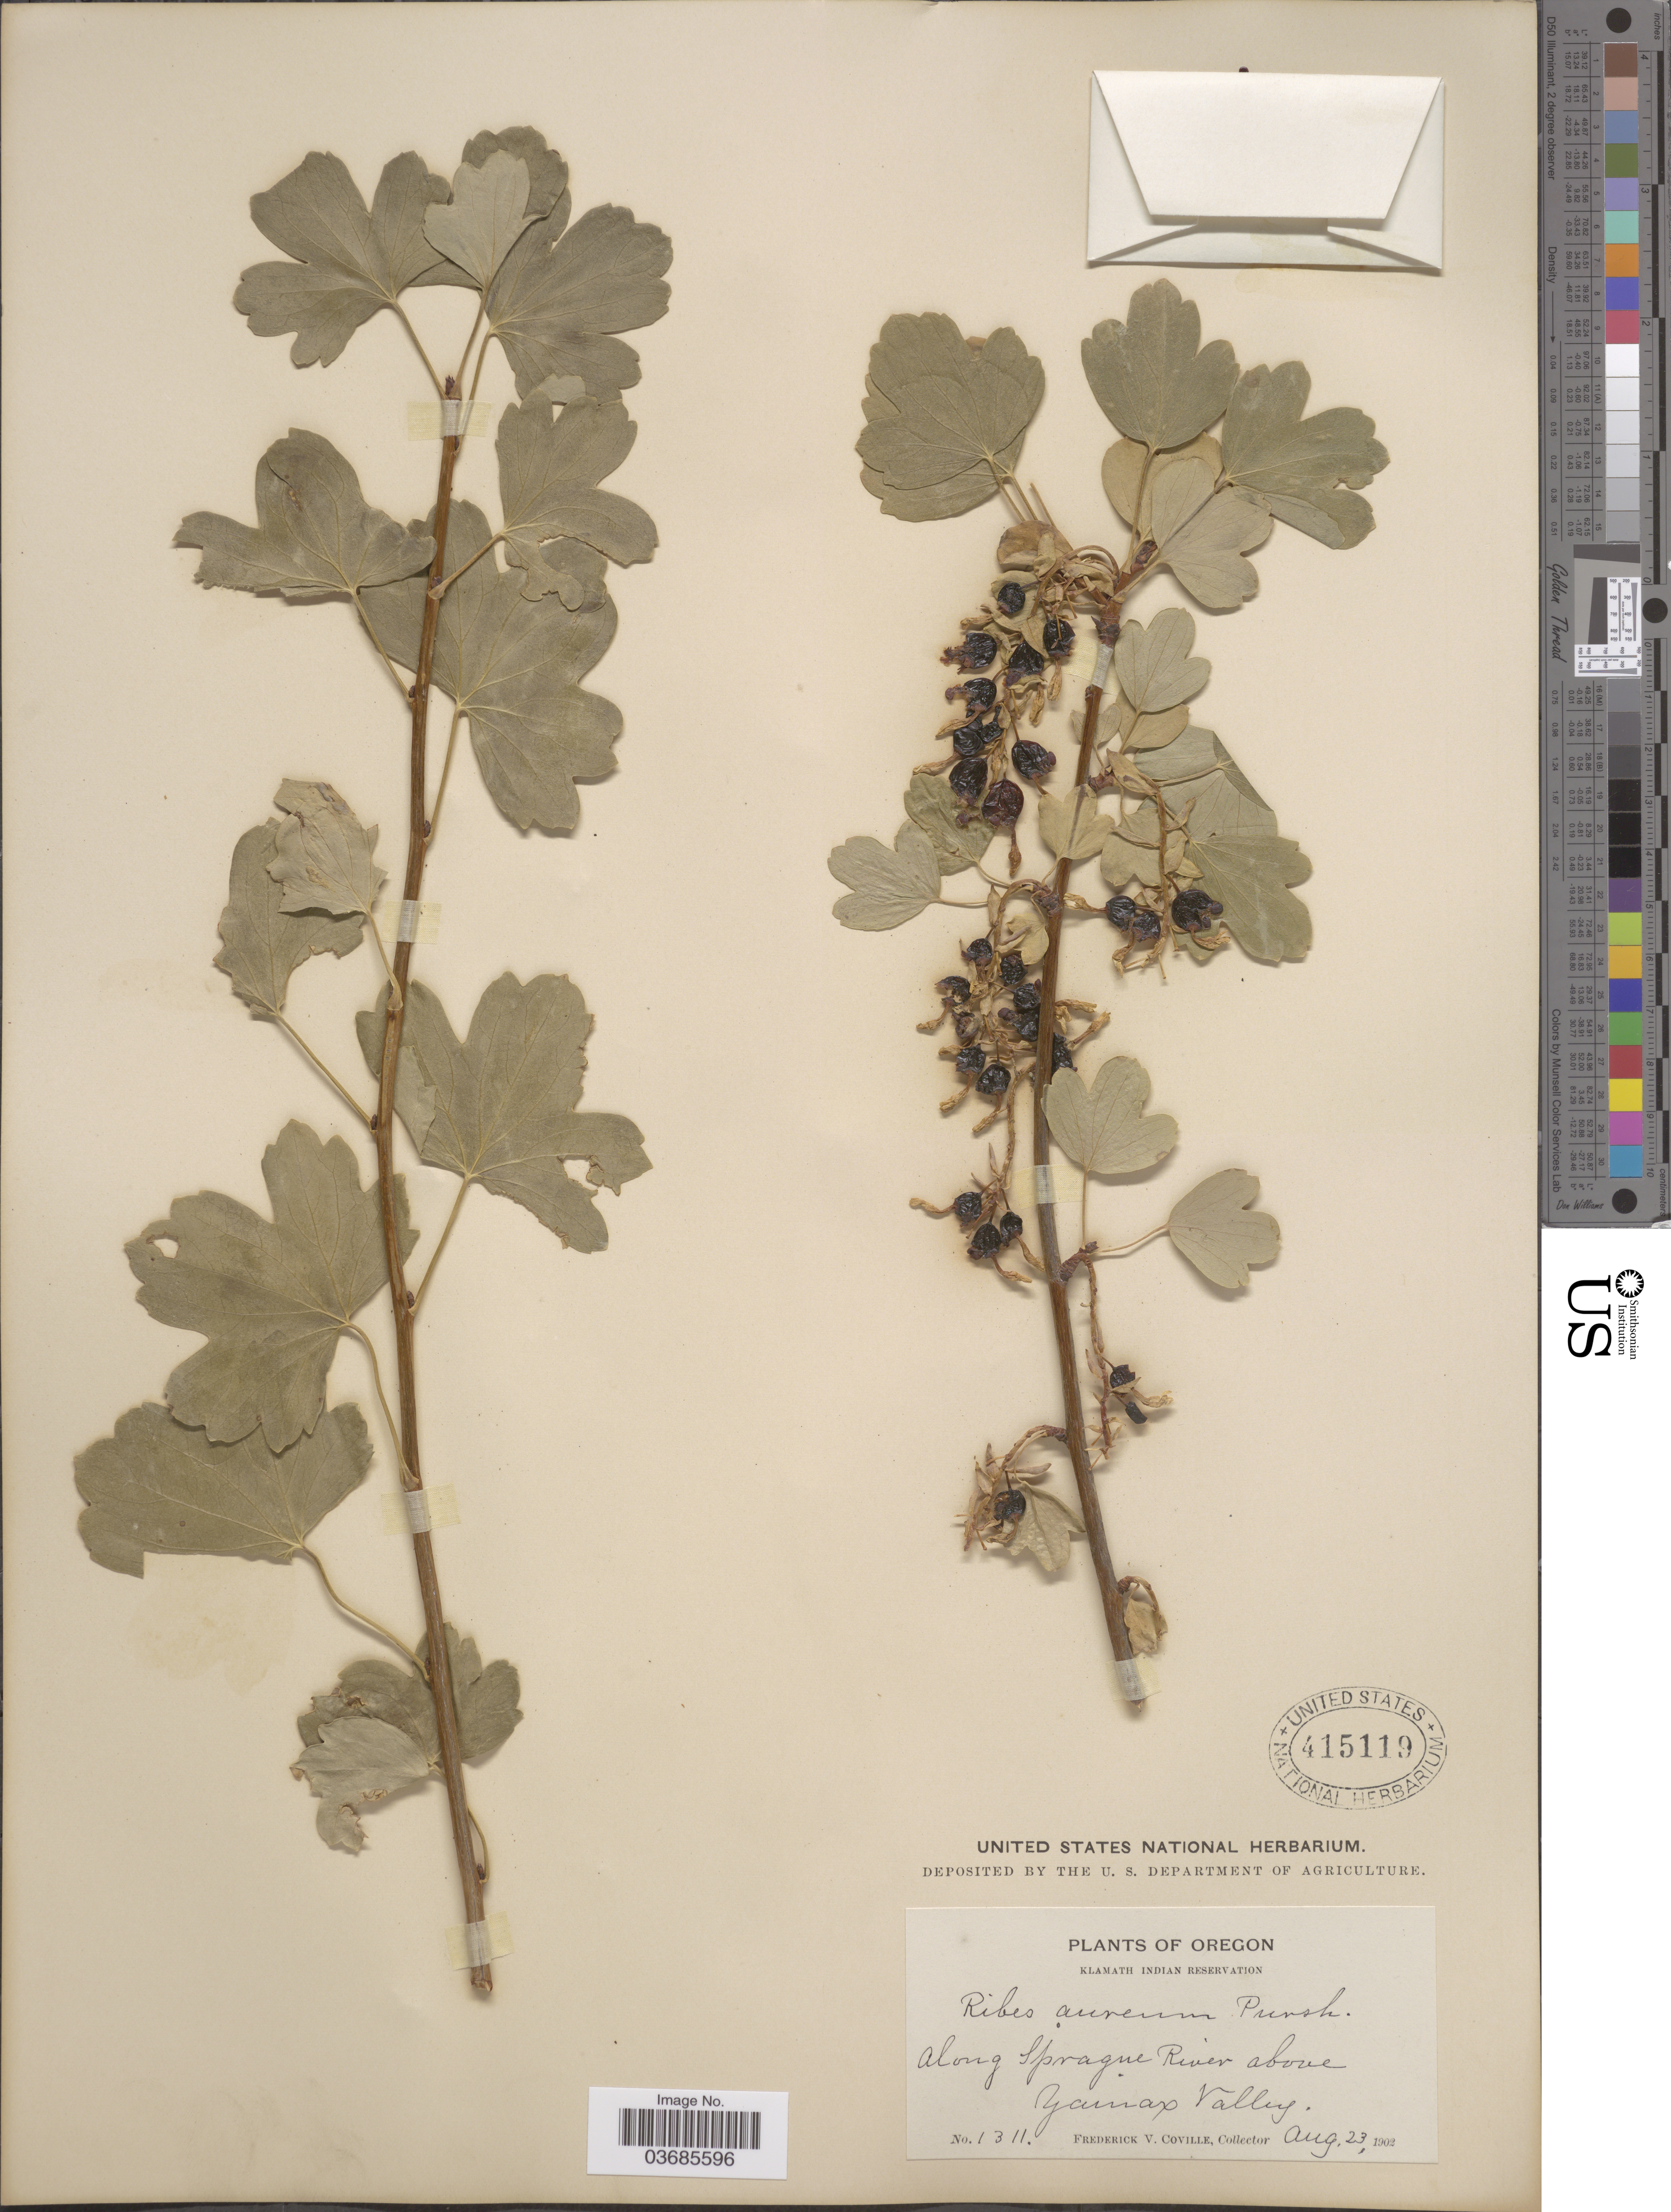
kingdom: Plantae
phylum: Tracheophyta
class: Magnoliopsida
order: Saxifragales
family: Grossulariaceae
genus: Ribes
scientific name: Ribes aureum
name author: Pursh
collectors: F. V. Coville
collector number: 1311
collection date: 1902-08-23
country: United States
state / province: Oregon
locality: Klamath Indian Reservation. Along Sprague River above Yainax Valley.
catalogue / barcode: US 415119